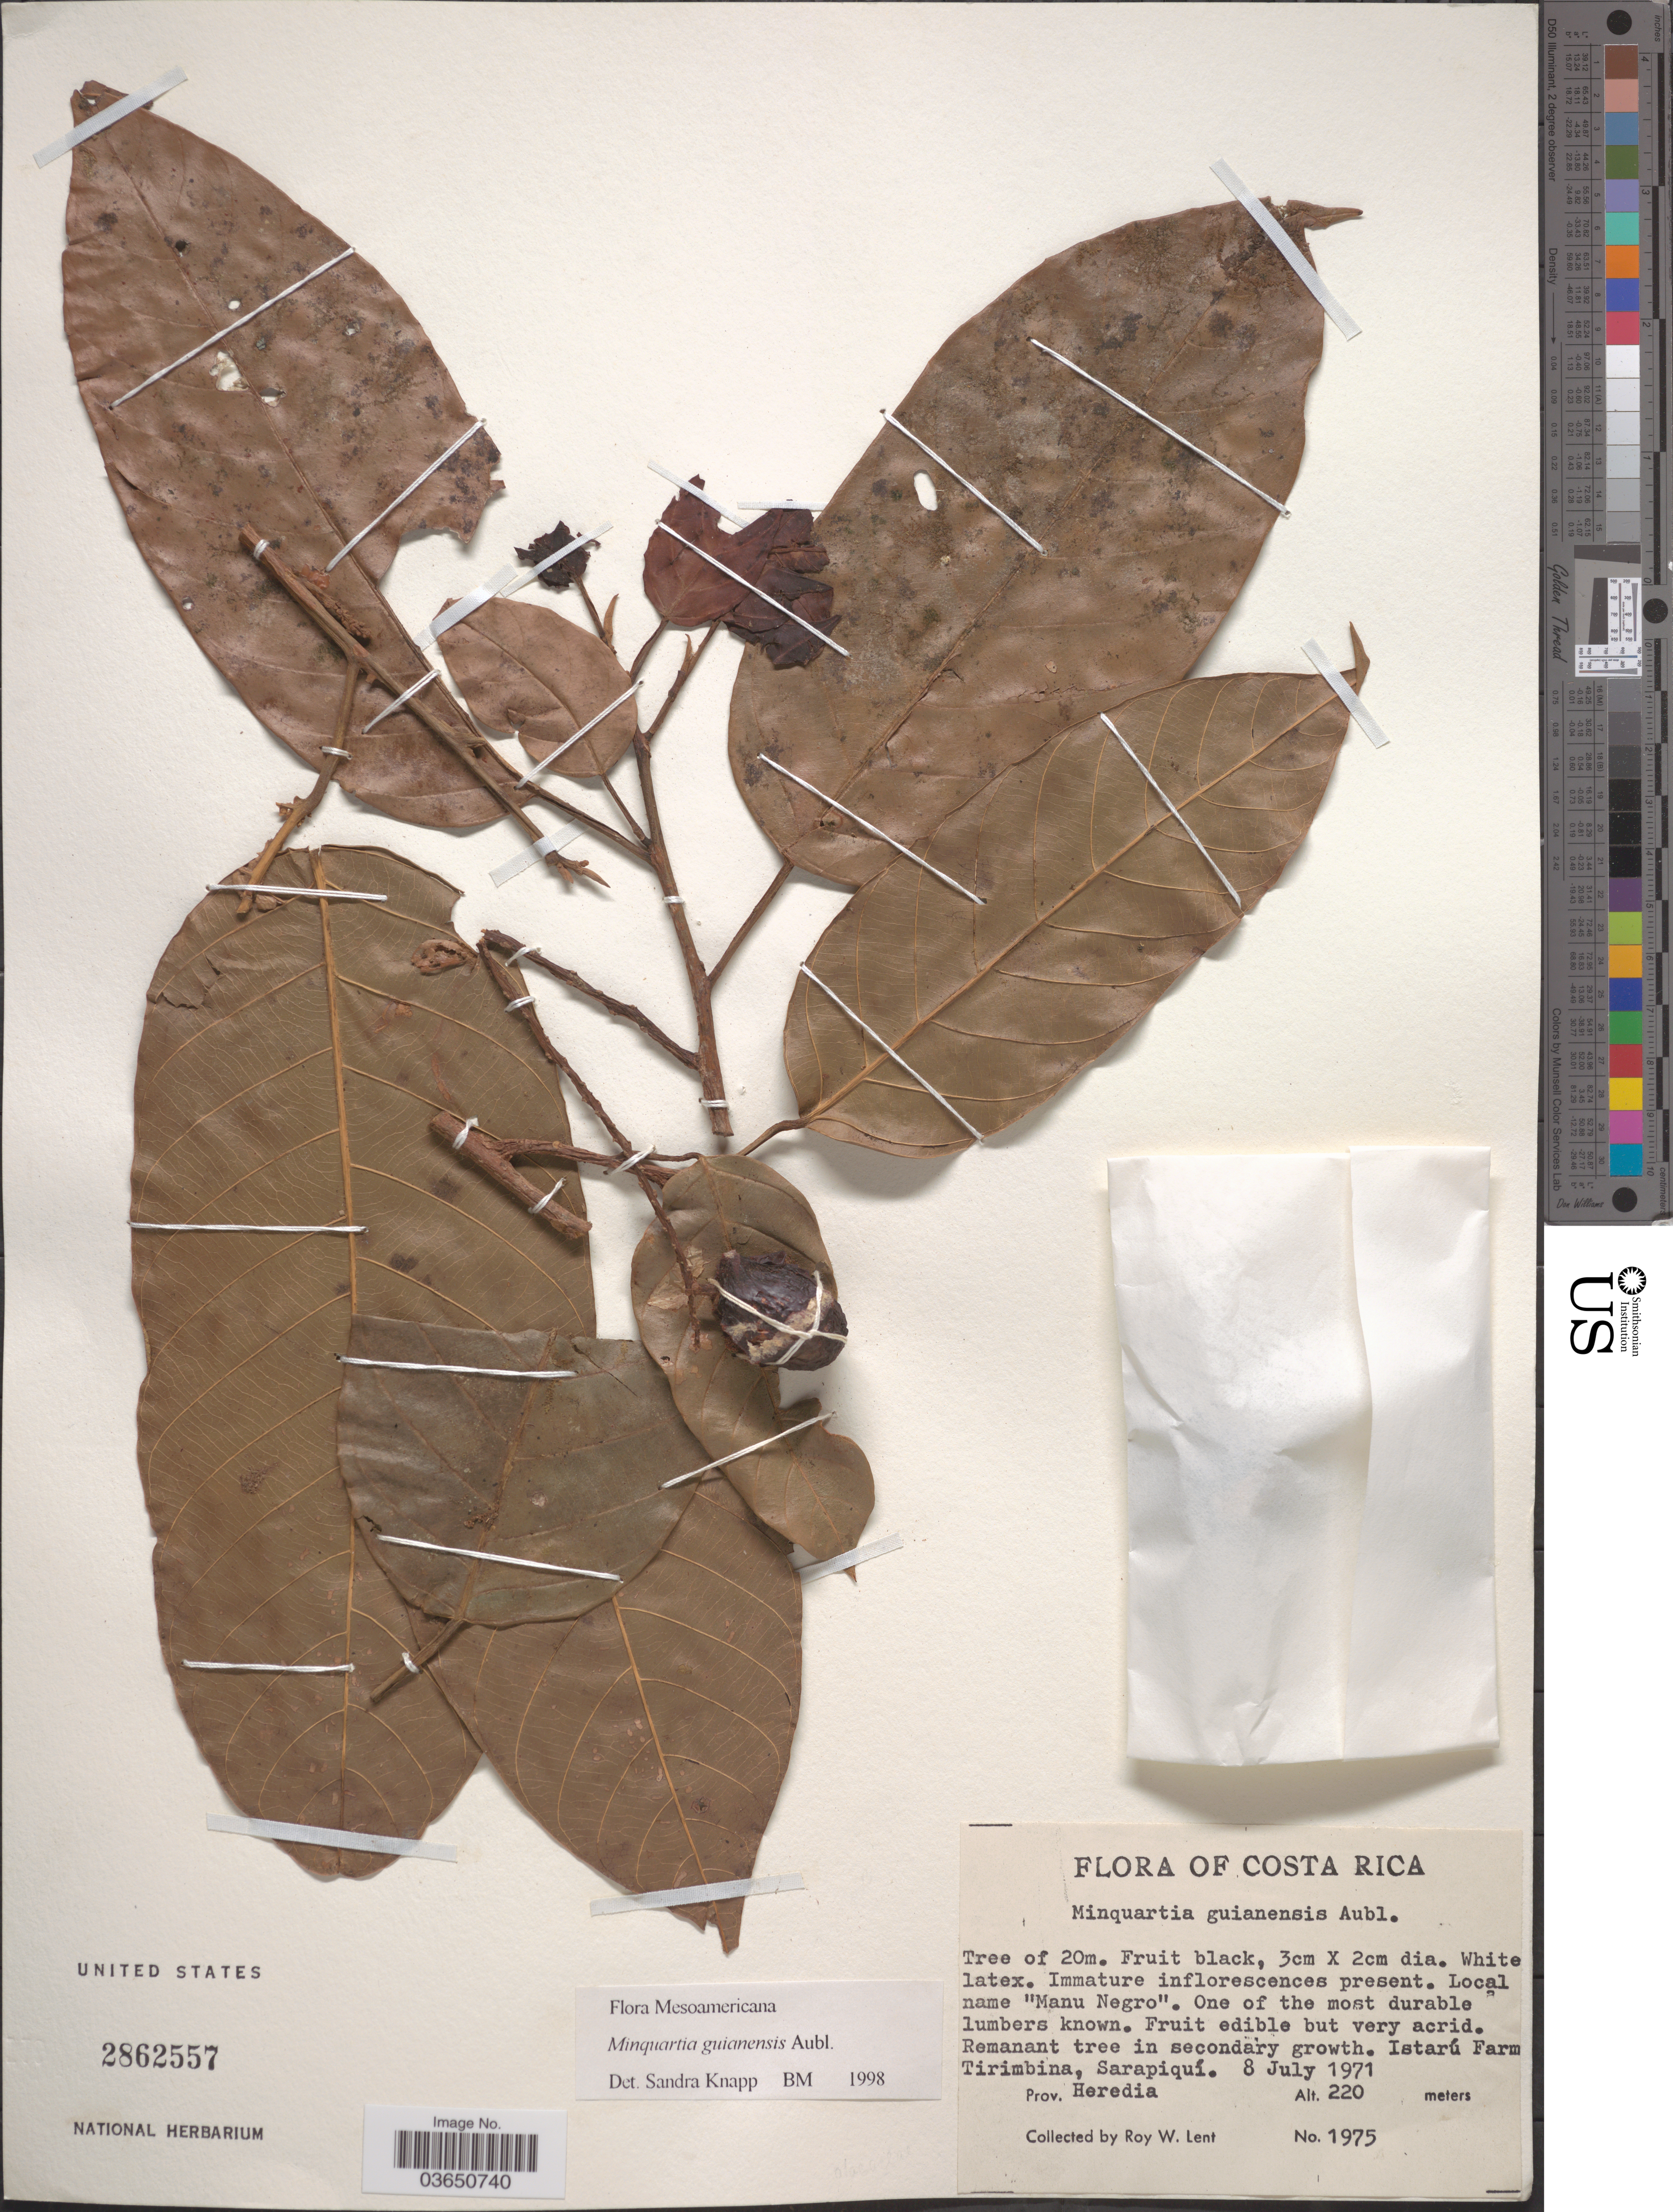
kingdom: Plantae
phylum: Tracheophyta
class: Magnoliopsida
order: Santalales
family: Coulaceae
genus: Minquartia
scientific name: Minquartia guianensis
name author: Aubl.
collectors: R. W. Lent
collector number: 1975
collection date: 1971-07-08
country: Costa Rica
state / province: Heredia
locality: Istarú Farm Tirimbina, Sarapiquí.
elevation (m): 220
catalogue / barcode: US 2862557